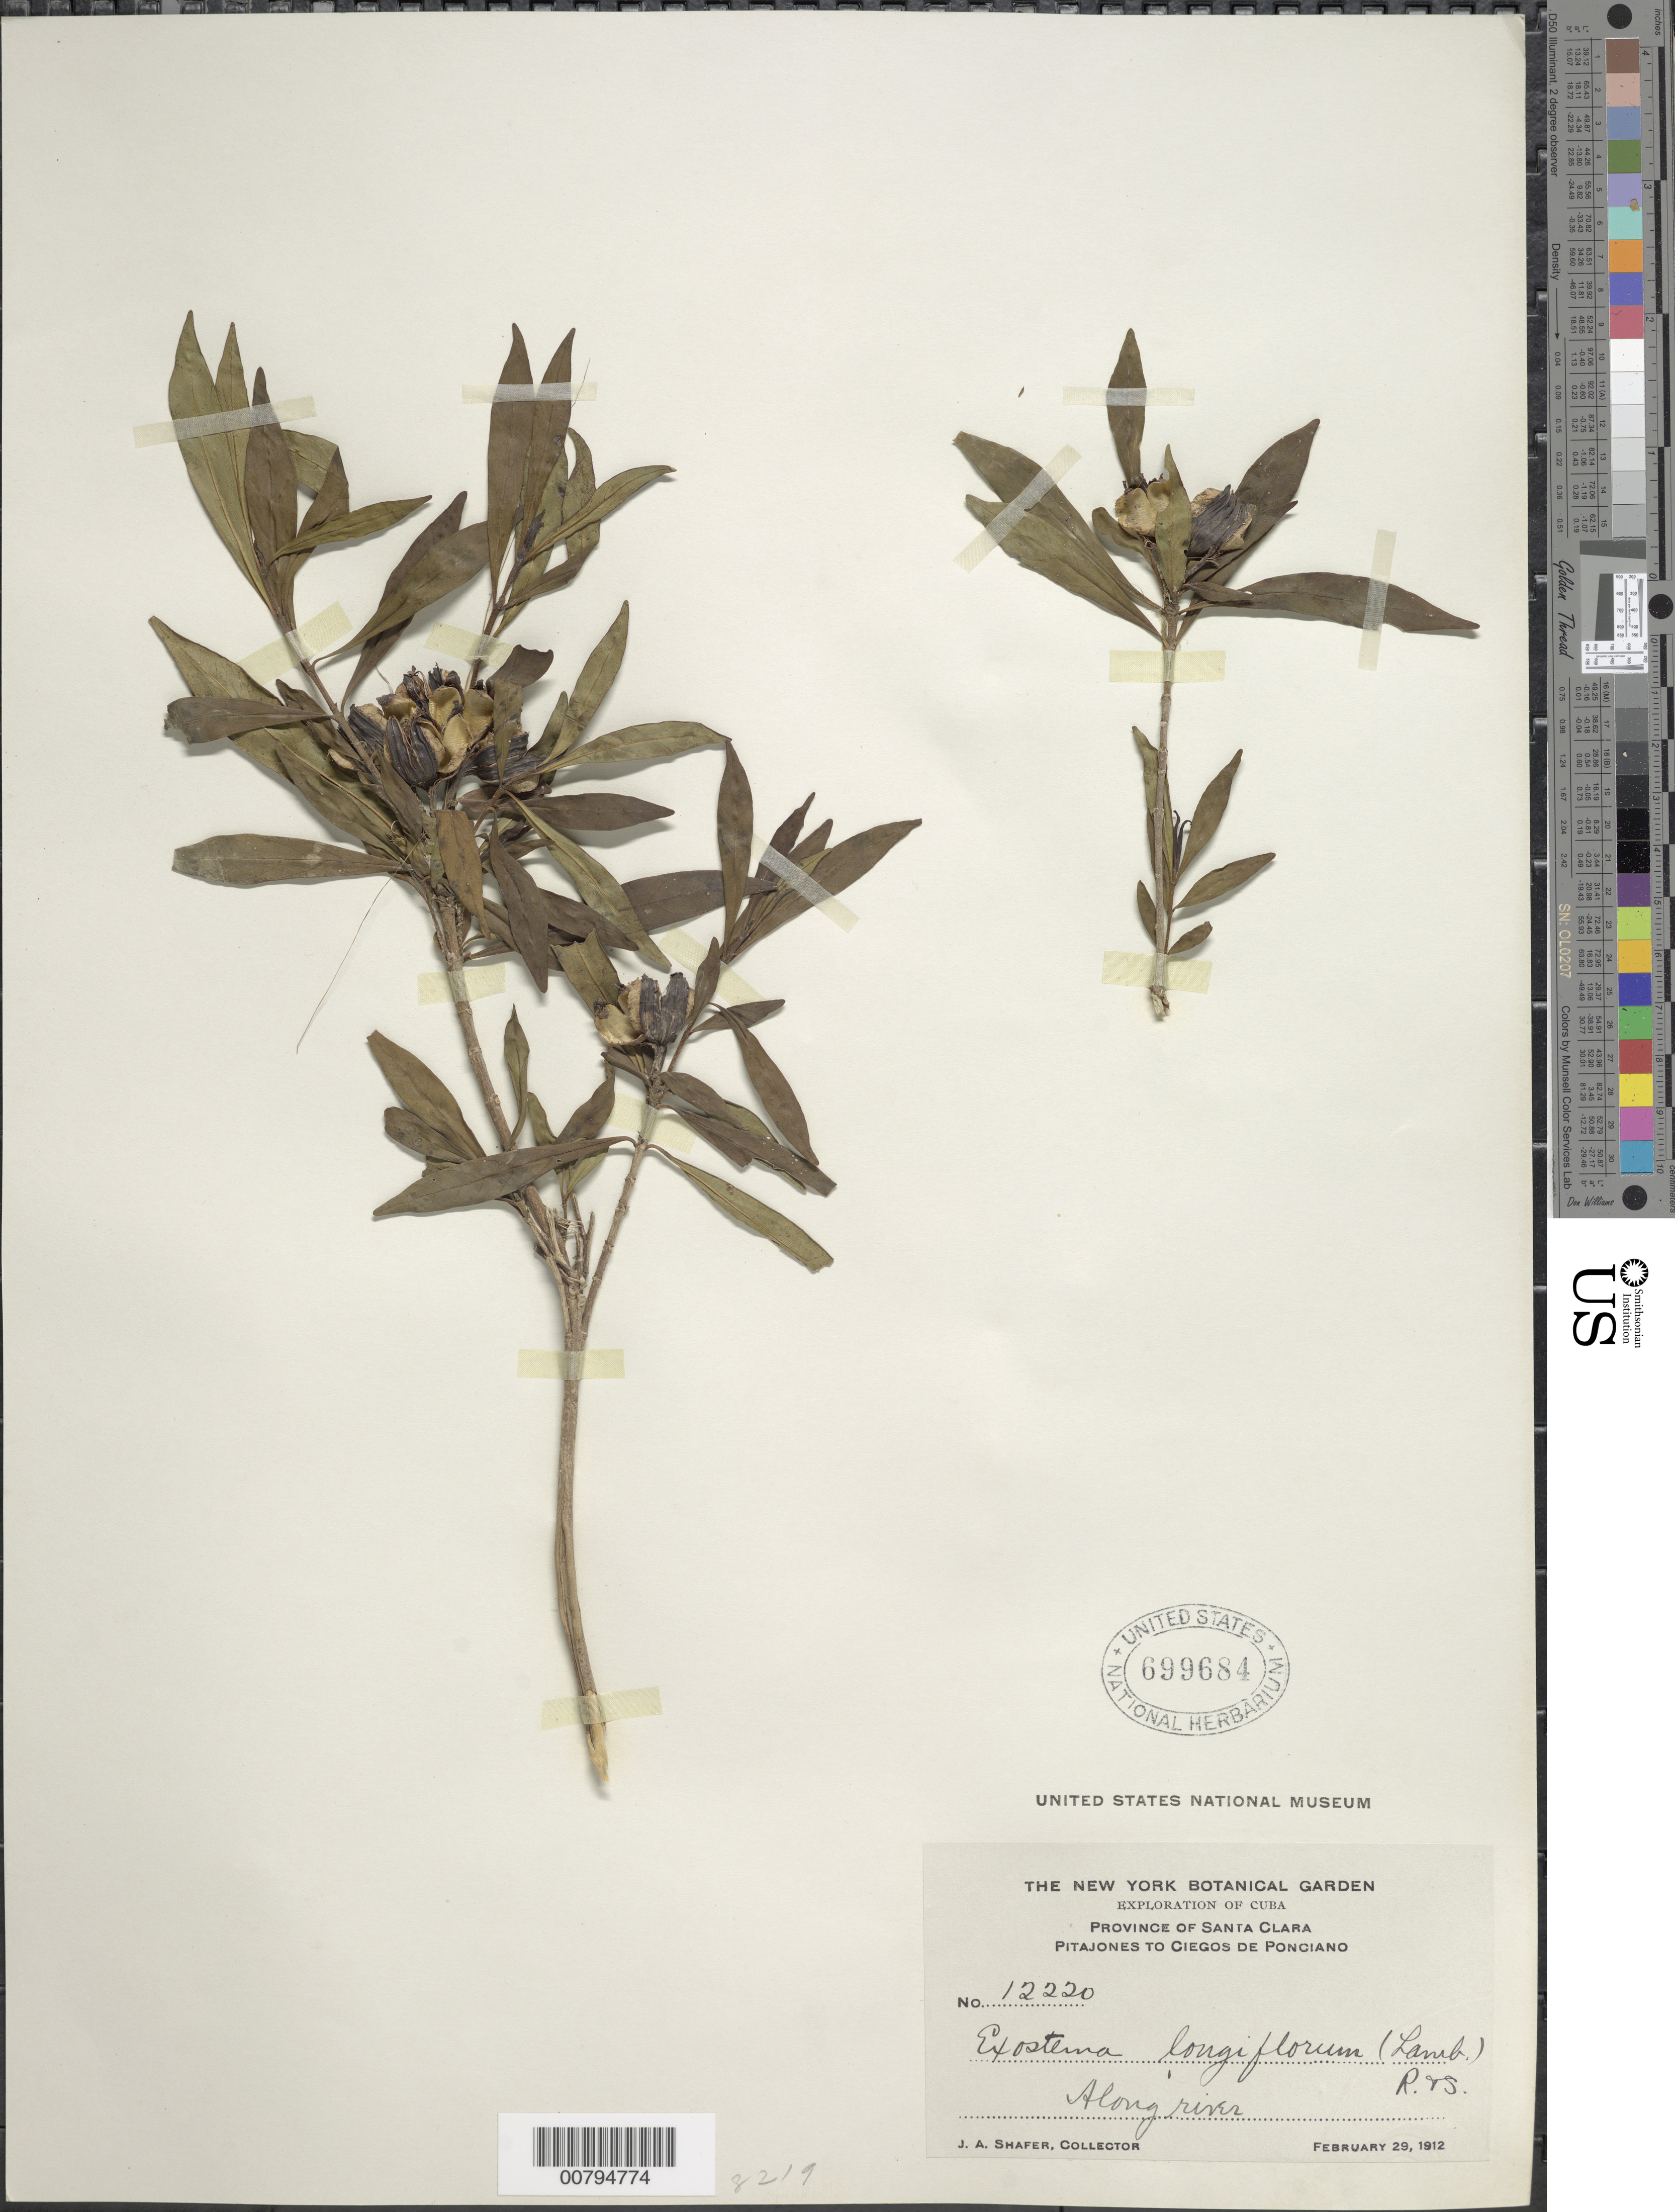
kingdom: Plantae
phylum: Tracheophyta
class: Magnoliopsida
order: Gentianales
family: Rubiaceae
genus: Exostema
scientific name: Exostema longiflorum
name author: (Lamb.) Roem. & Schult.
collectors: J. A. Shafer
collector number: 12220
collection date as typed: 29 Feb 1912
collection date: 1912-02-29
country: Cuba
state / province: Las Villas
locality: Pitajones to Ciegos de Ponciano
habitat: Along river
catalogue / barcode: US 699684